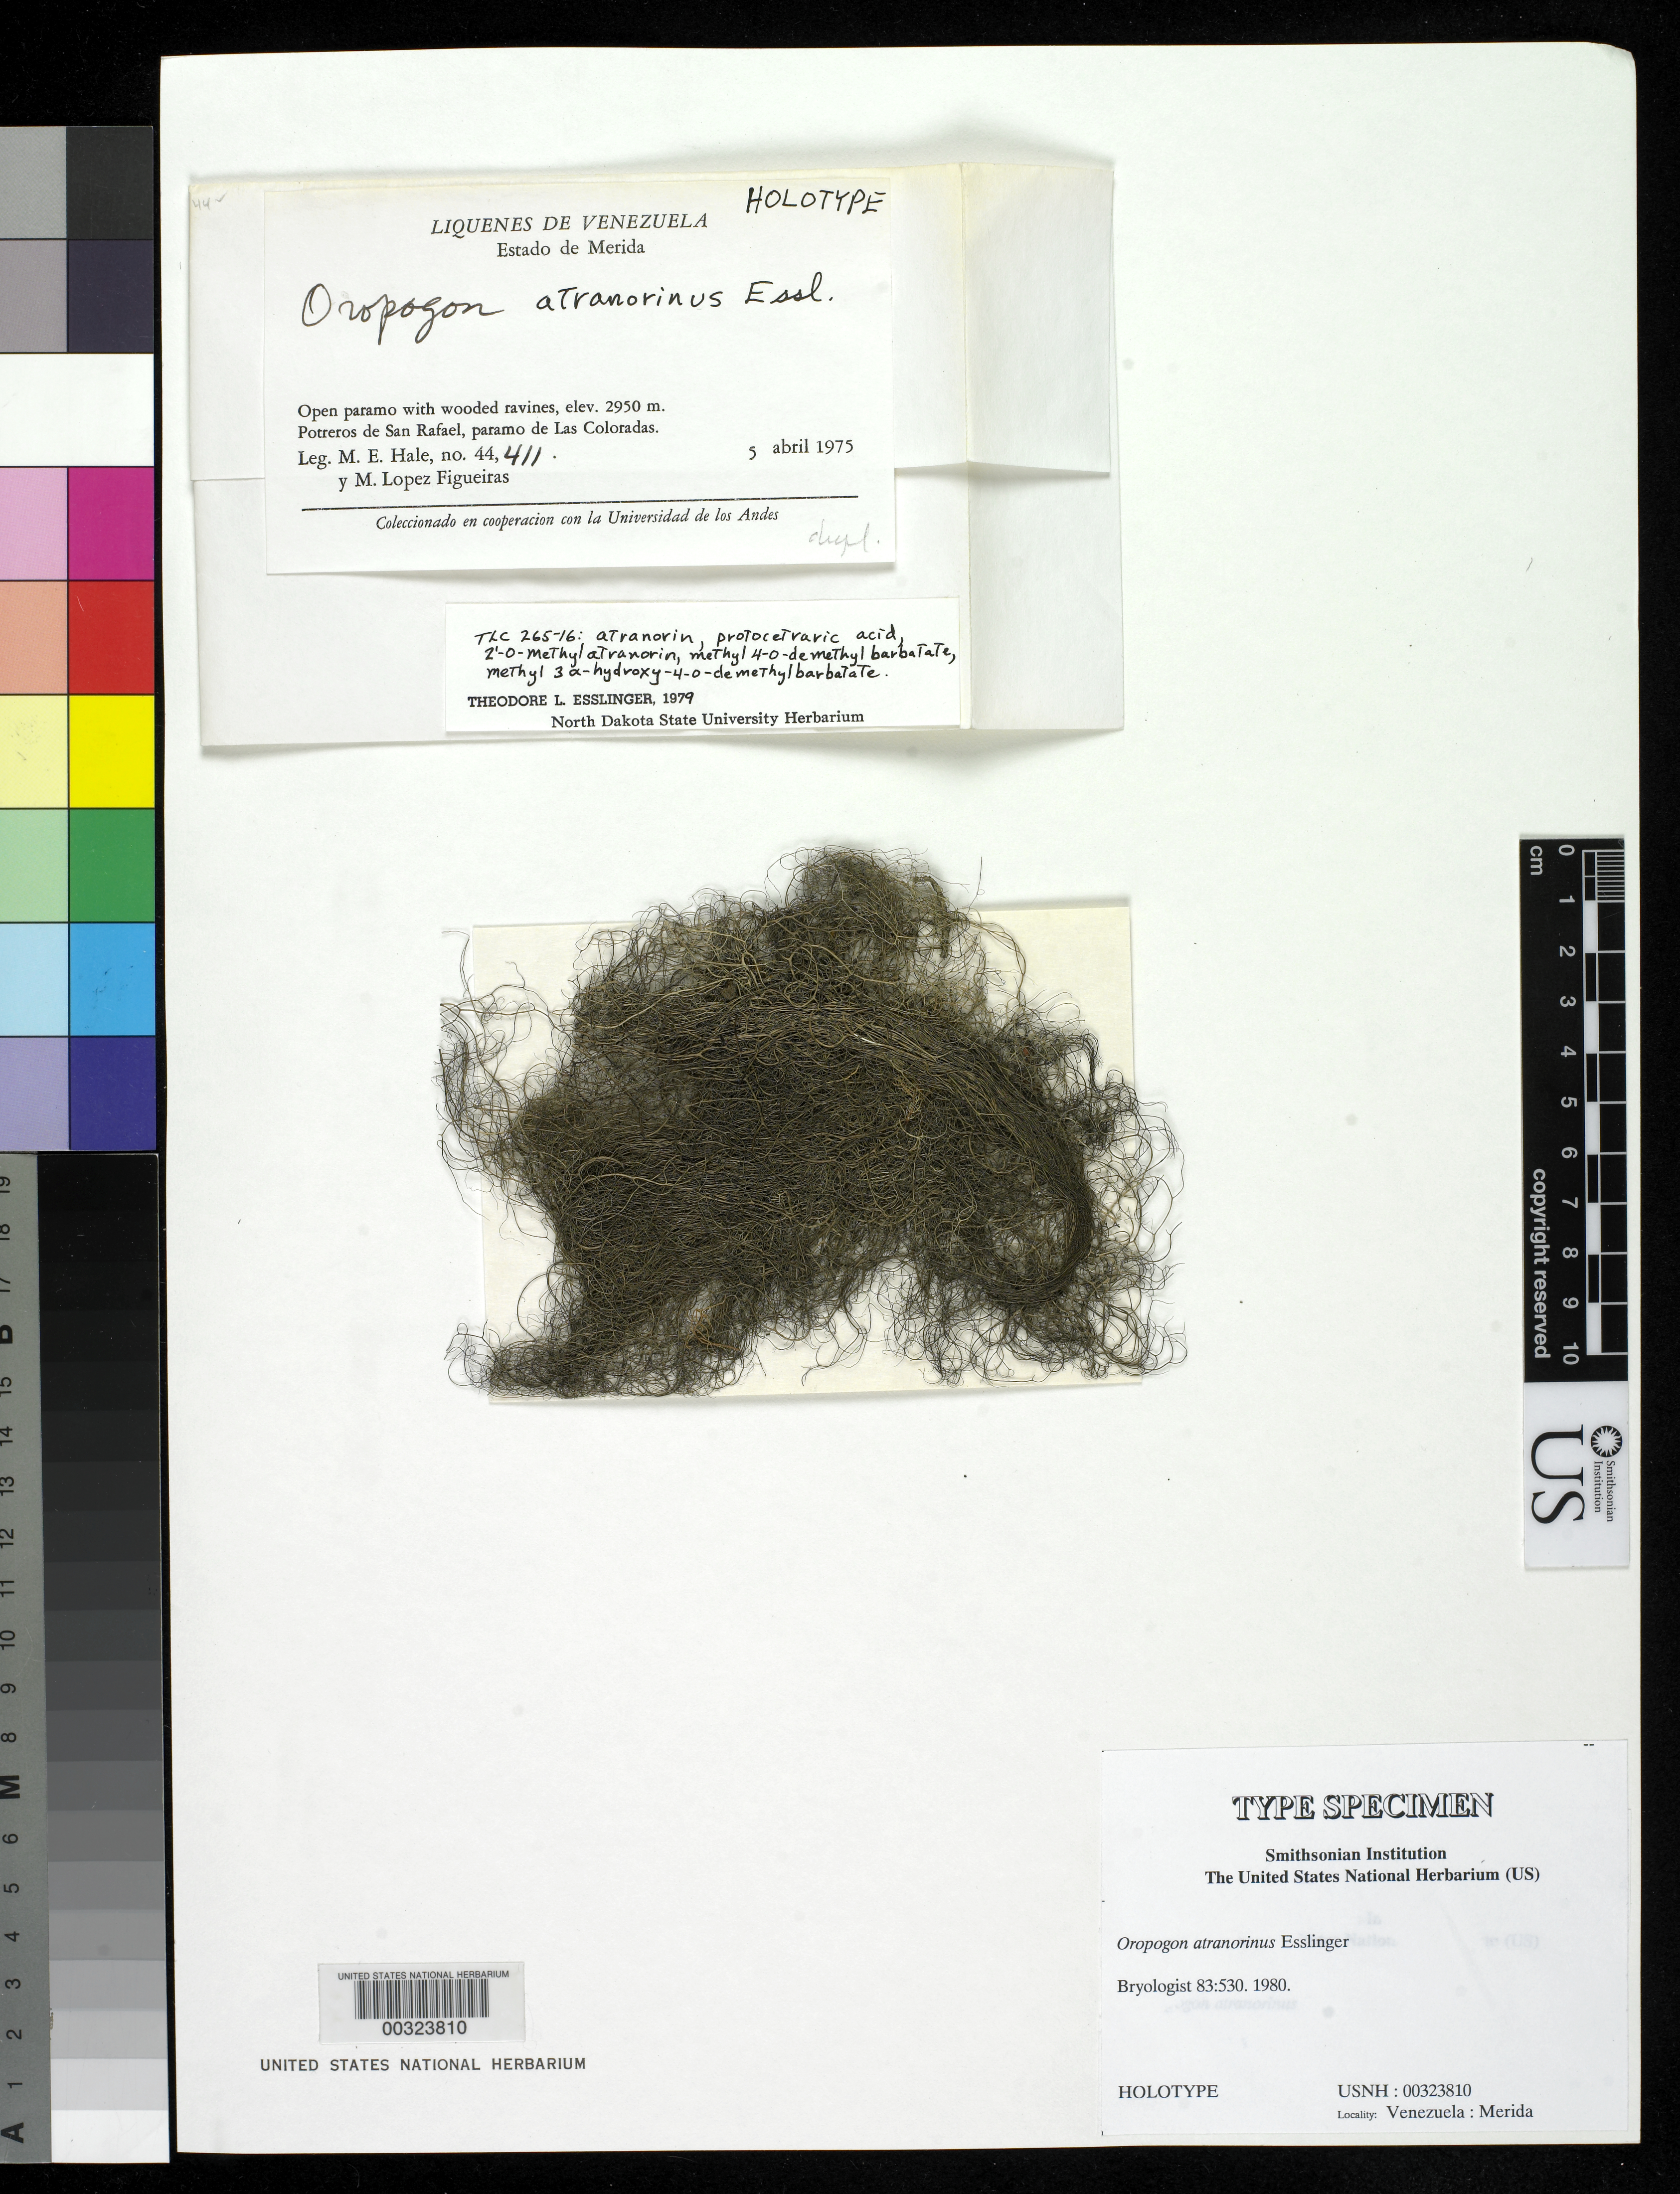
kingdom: Fungi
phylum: Ascomycota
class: Lecanoromycetes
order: Lecanorales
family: Parmeliaceae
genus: Oropogon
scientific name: Oropogon atranorinus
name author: Essl.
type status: Holotype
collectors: M. Hale & M. López Figueiras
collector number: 44411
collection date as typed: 05 Apr 1975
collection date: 1975-04-05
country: Venezuela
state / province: Mérida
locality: Potreros de San Rafael, Paramo de Las Coloradas, open paramo with wooded ravines.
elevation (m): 2950